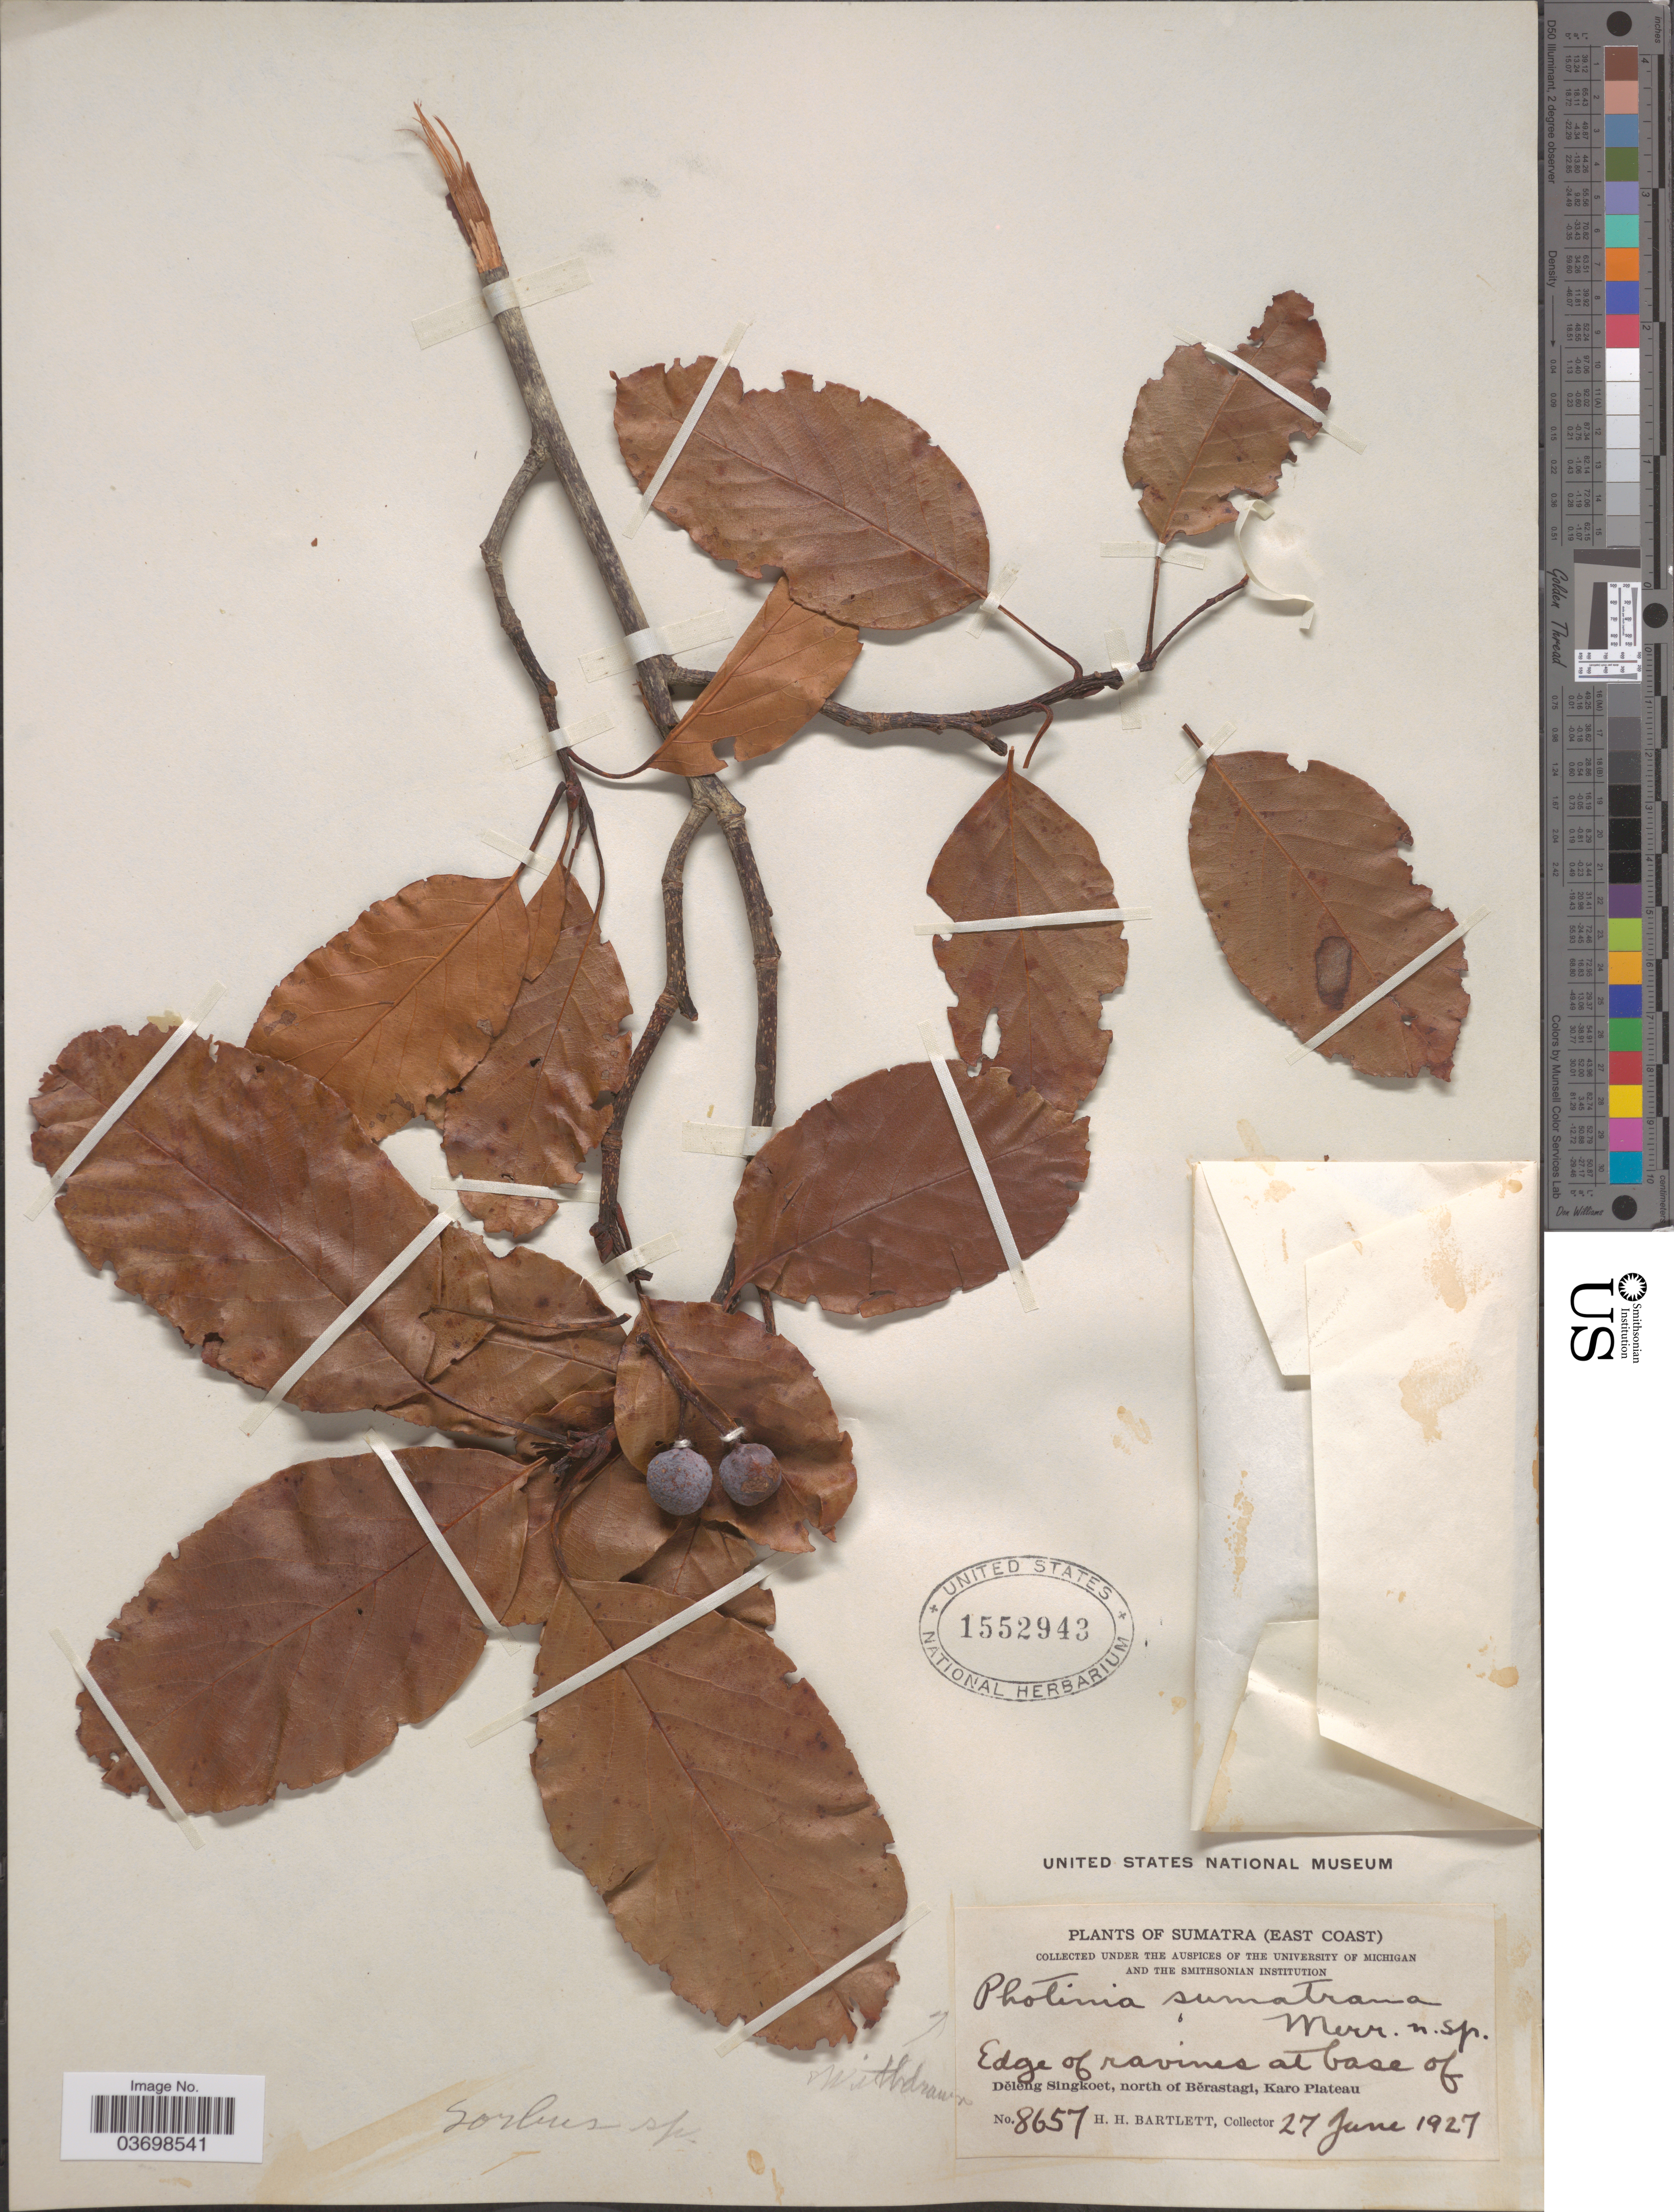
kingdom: Plantae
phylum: Tracheophyta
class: Magnoliopsida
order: Rosales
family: Rosaceae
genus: Sorbus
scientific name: Sorbus sp.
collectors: H. H. Bartlett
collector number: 8657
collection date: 1927-06-27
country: Indonesia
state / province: Sumatra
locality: East Coast. Edge of ravines at base of Dĕleng Singkoet, north of Bĕrastagi, Karo Plateau.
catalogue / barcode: US 1552943